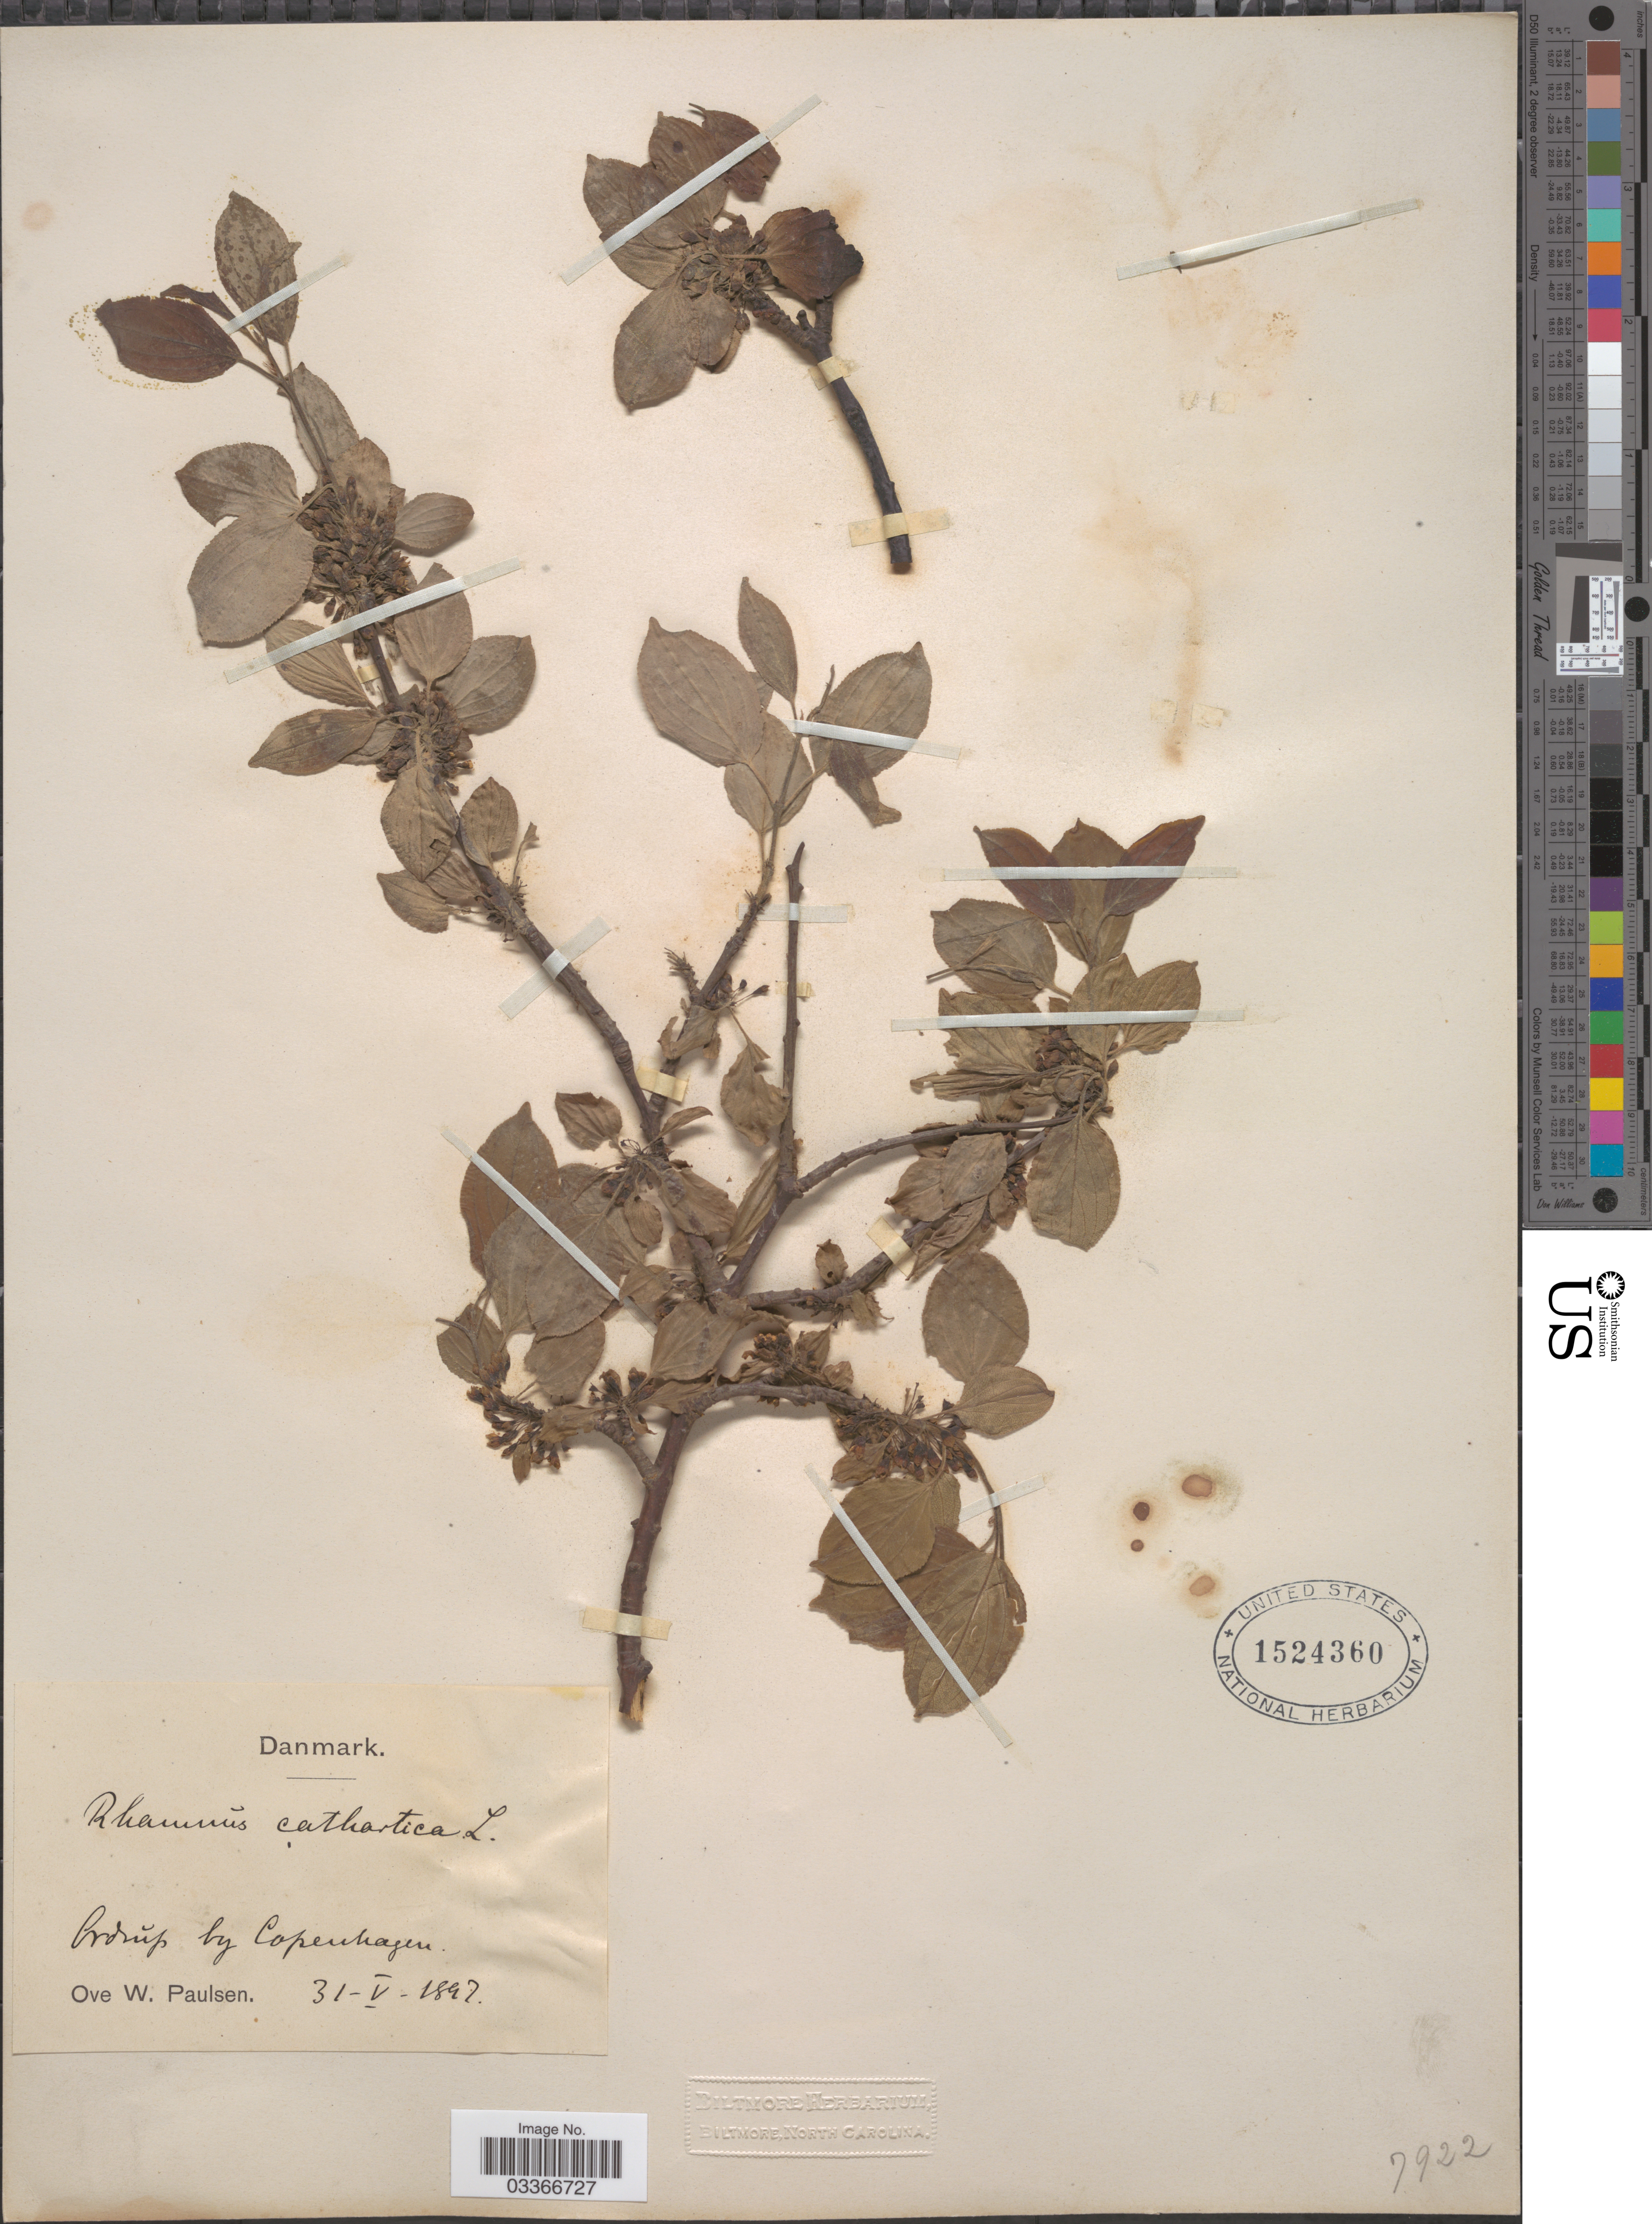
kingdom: Plantae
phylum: Tracheophyta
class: Magnoliopsida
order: Rosales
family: Rhamnaceae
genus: Rhamnus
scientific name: Rhamnus cathartica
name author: L.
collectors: O. Paulsen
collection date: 1897-05-31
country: Denmark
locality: Danmark. Crdrŭp by Copenhagen.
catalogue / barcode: US 1524360